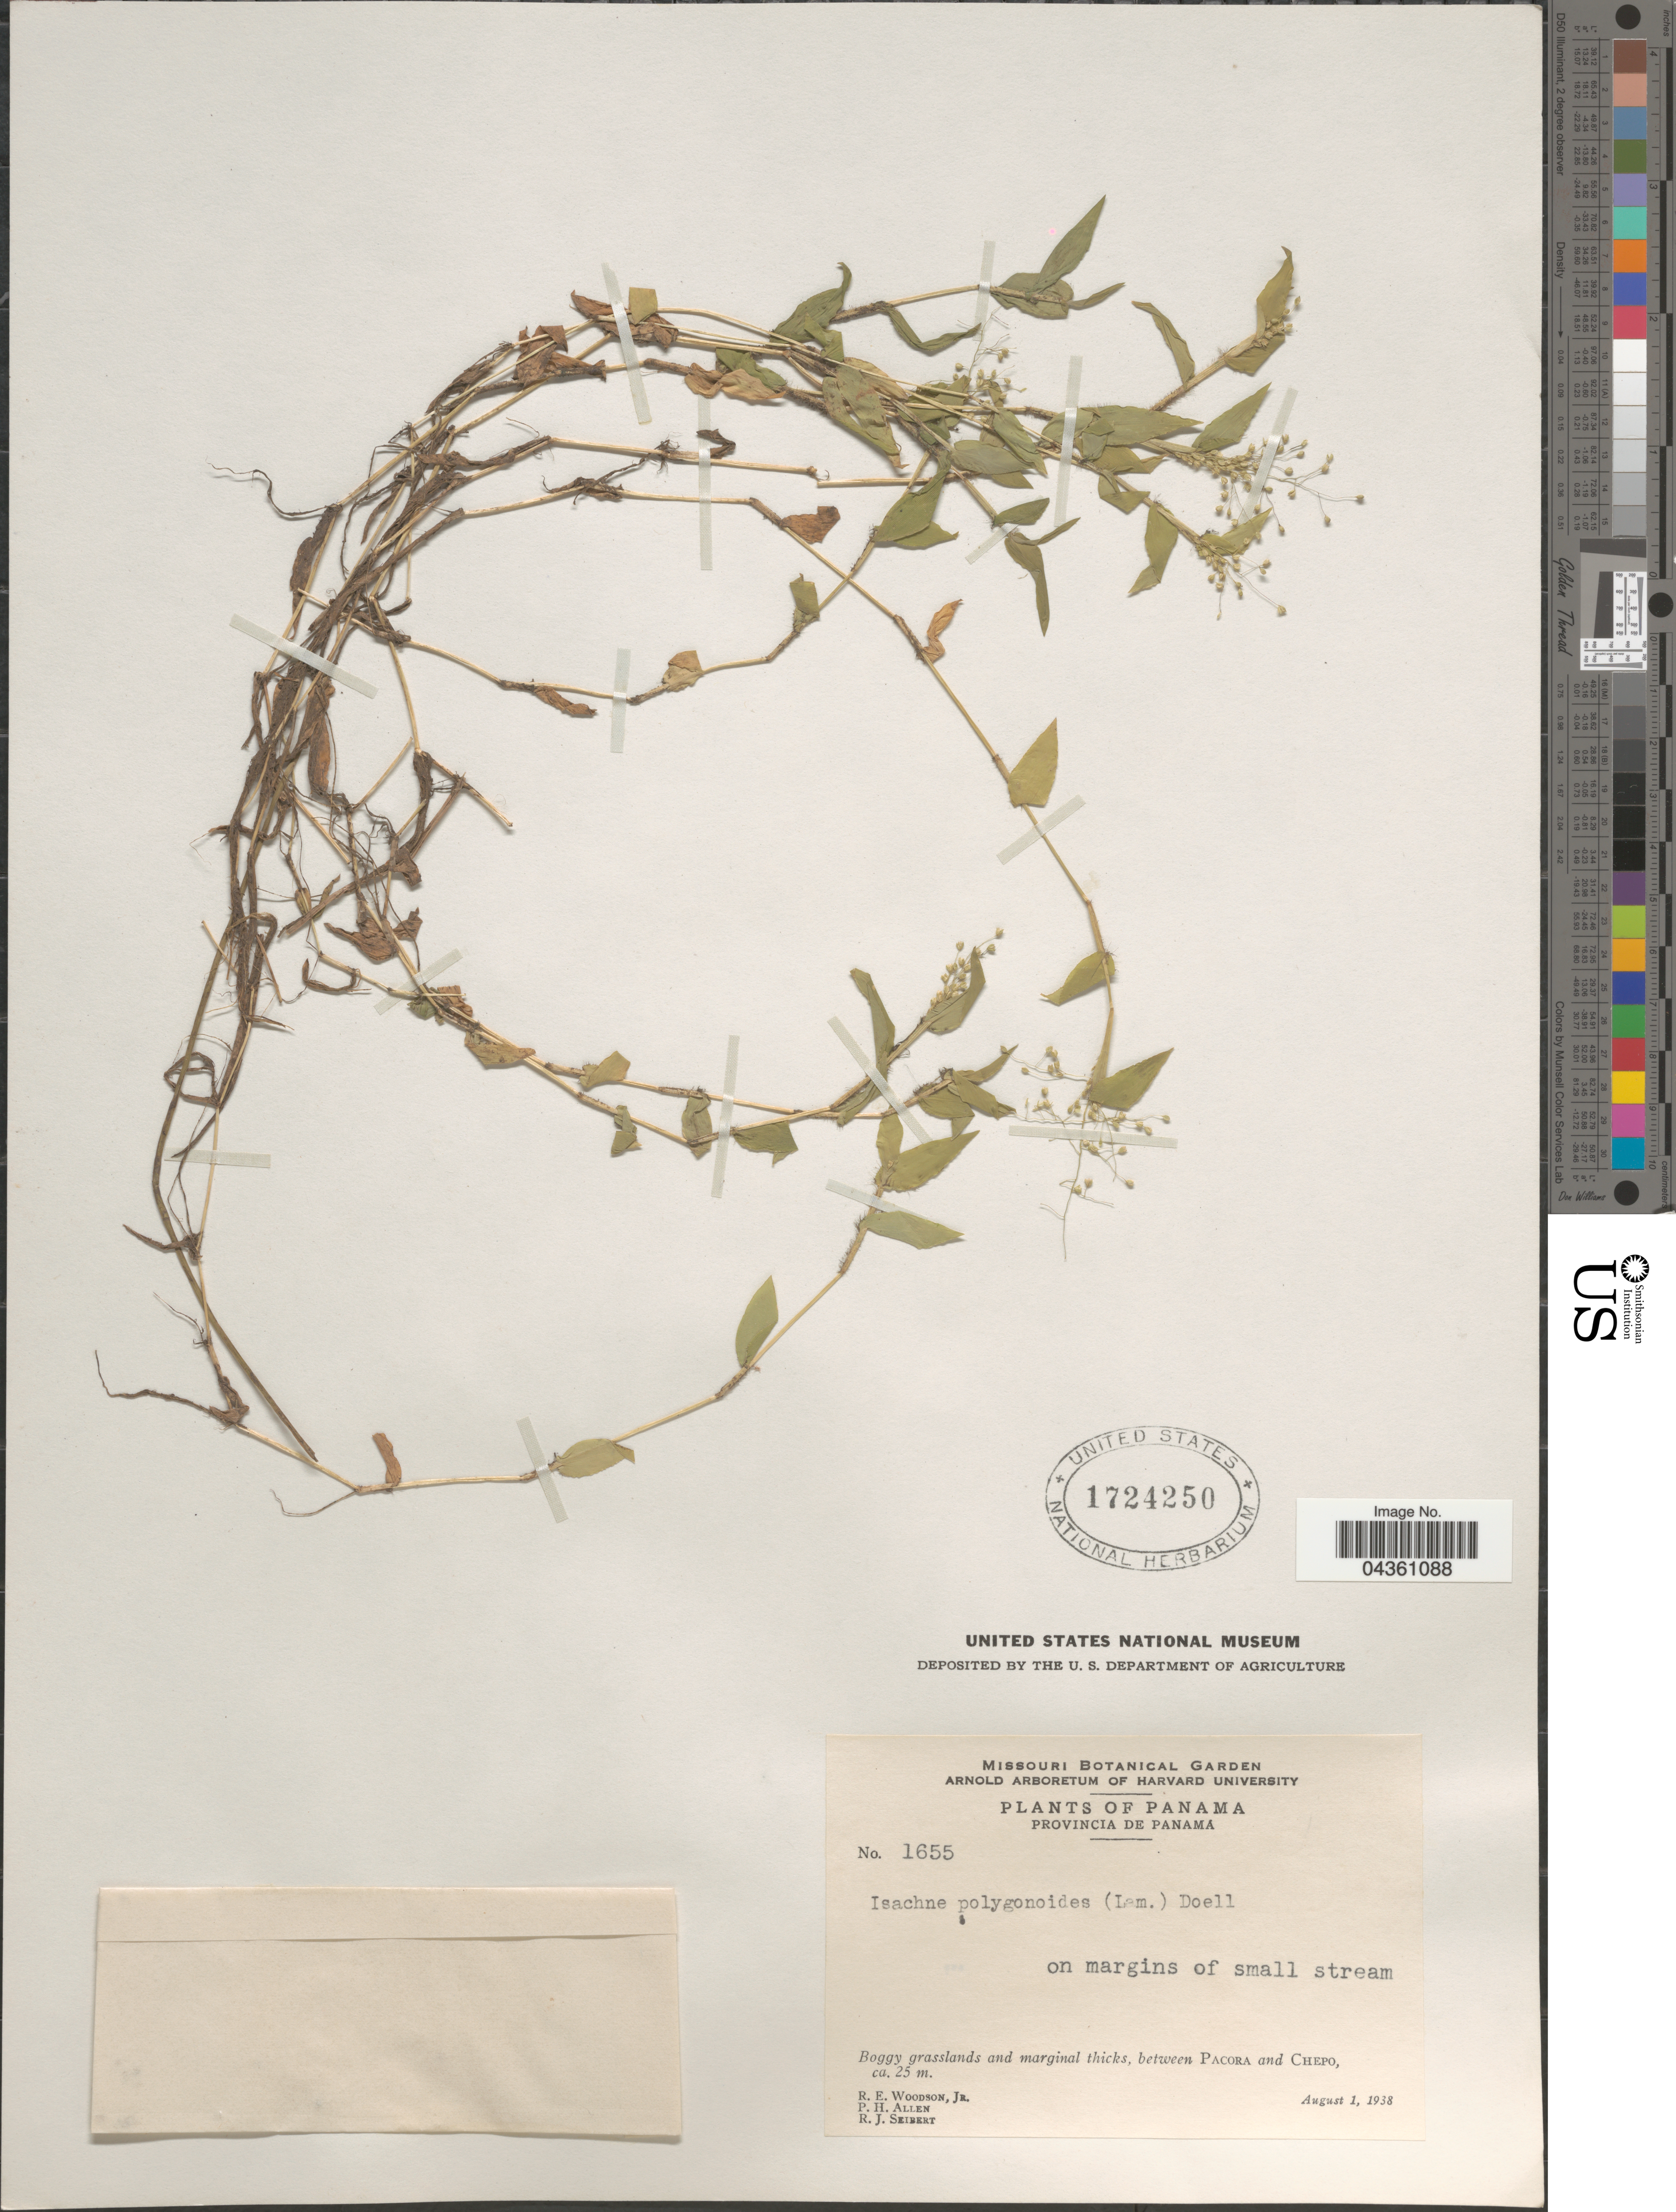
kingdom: Plantae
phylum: Tracheophyta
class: Liliopsida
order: Poales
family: Poaceae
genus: Isachne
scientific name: Isachne polygonoides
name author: (Lam.) Döll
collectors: R. E. Woodson, P. H. Allen & R. J. Seibert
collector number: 1655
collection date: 1938-08-01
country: Panama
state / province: Panamá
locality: Between Pacora and Chepo.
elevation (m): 25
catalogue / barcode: US 1724250